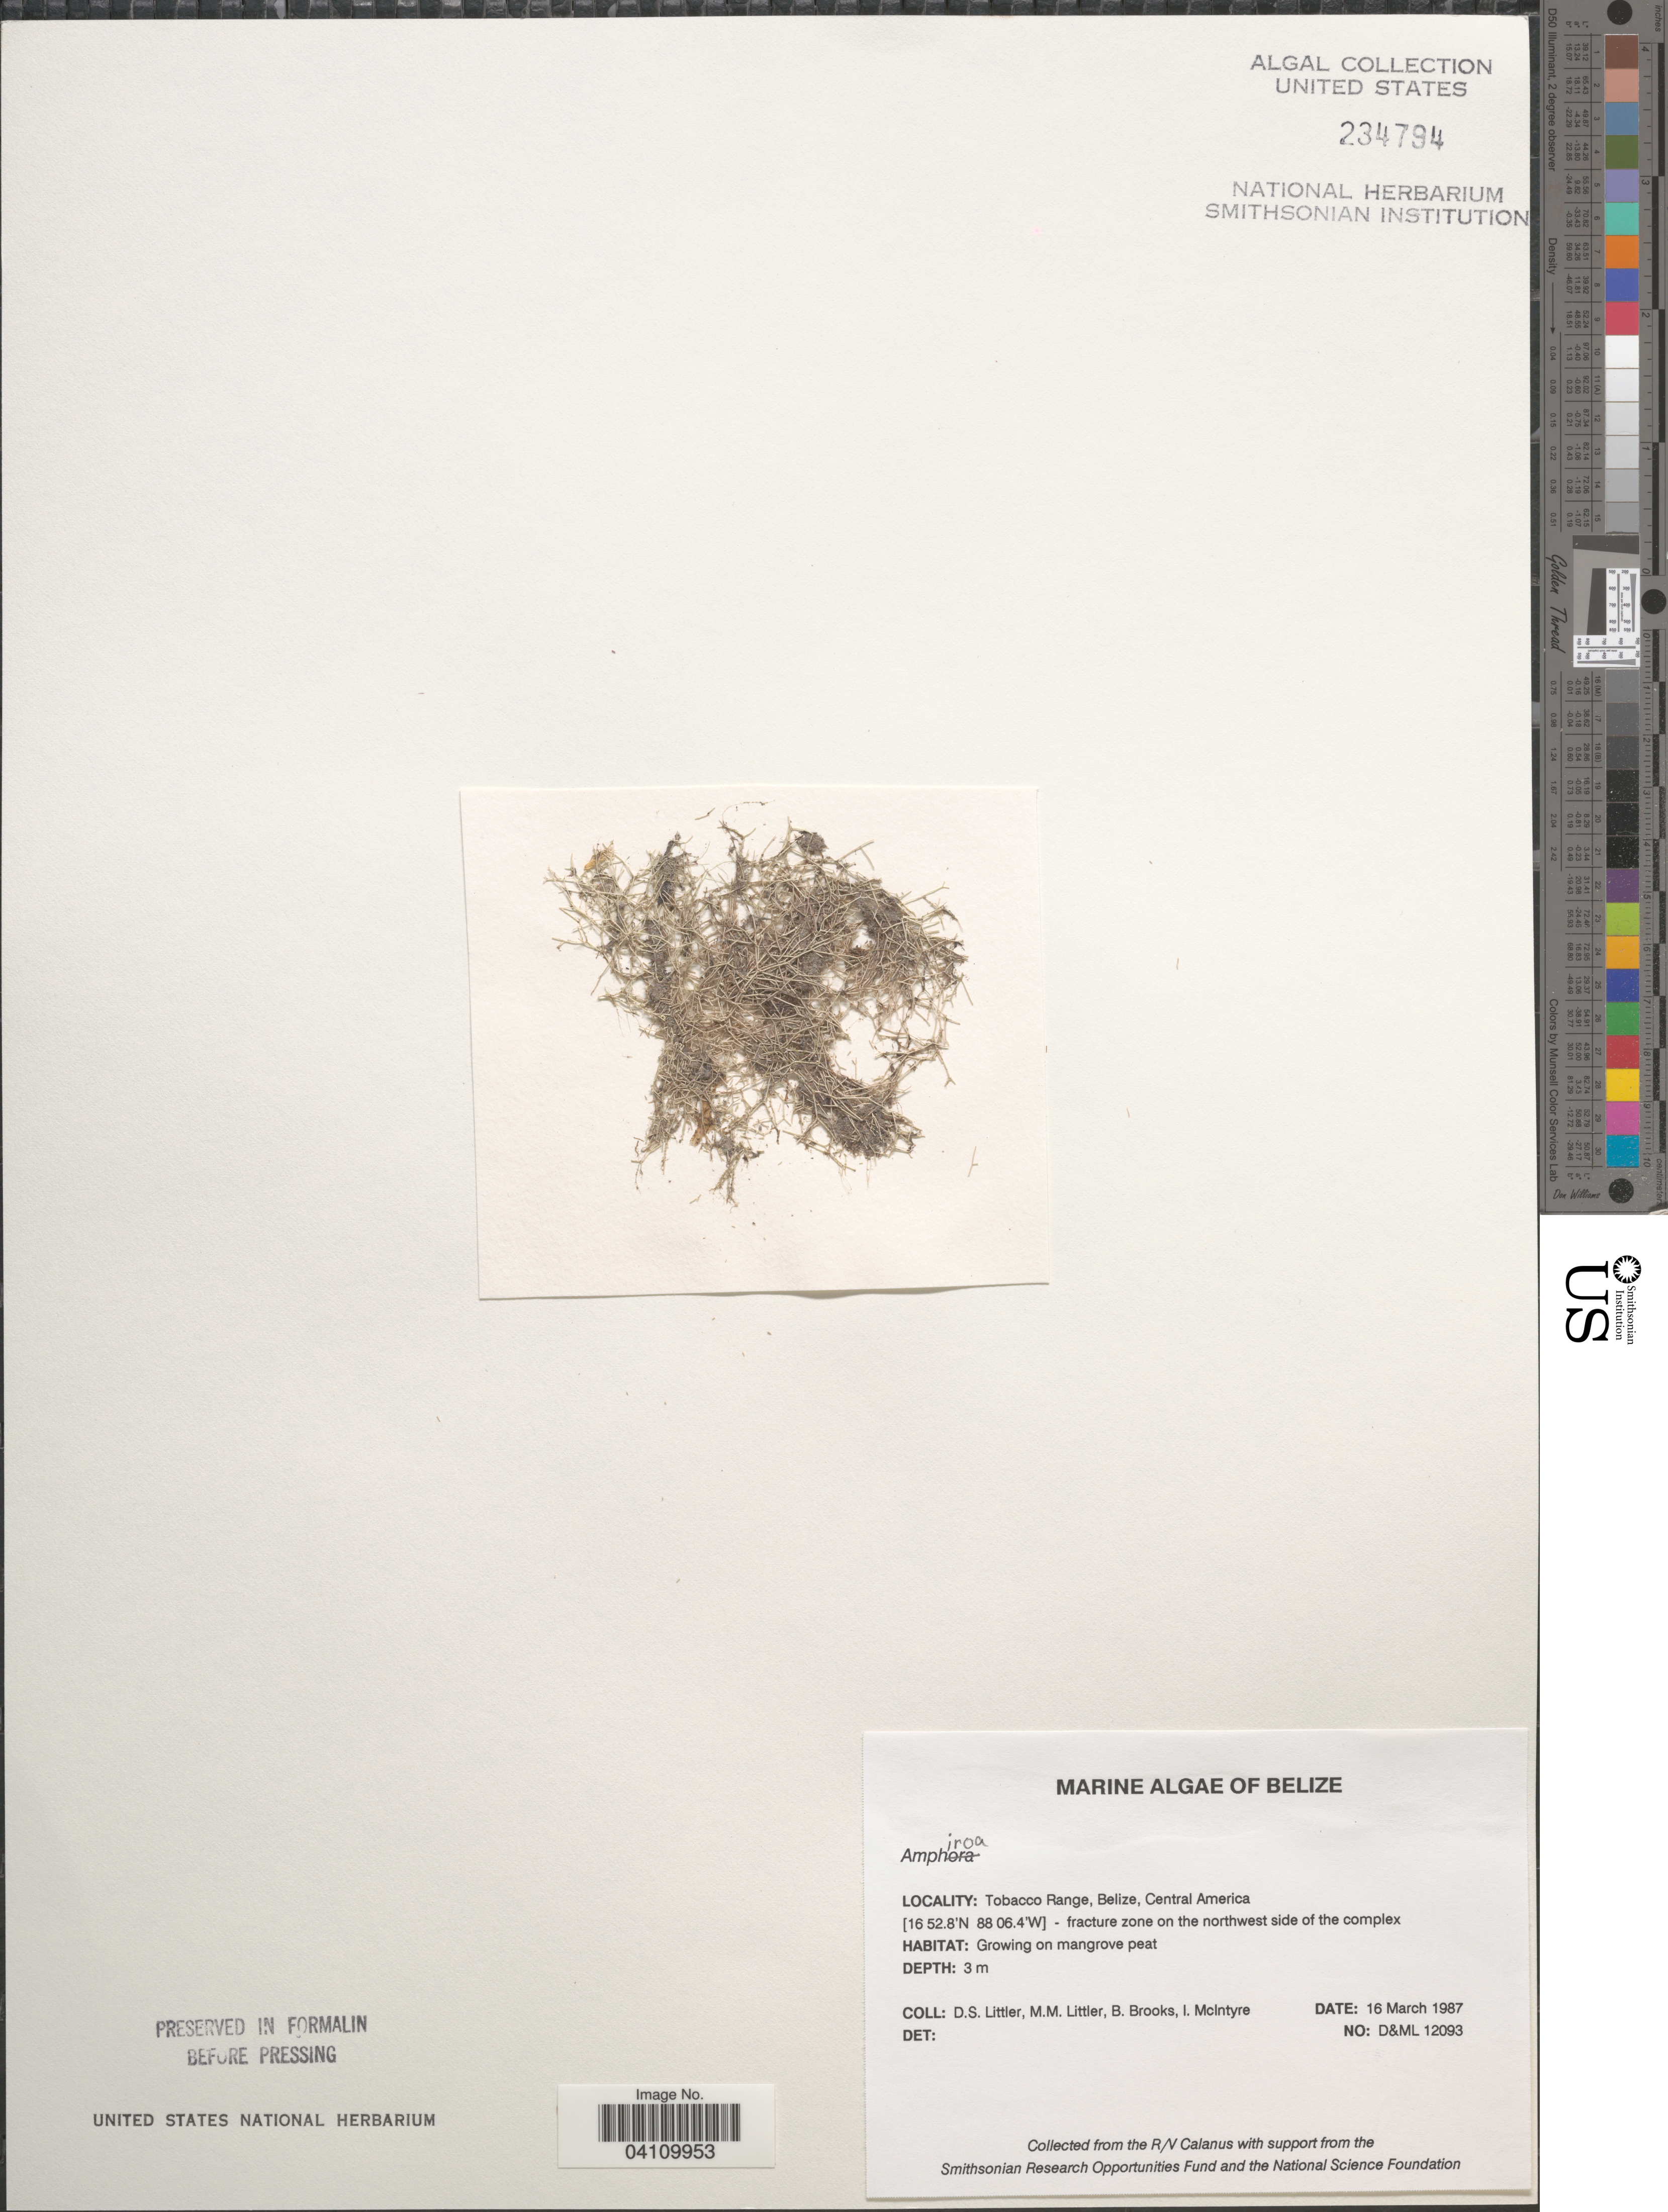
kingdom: Plantae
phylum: Rhodophyta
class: Florideophyceae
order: Corallinales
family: Lithophyllaceae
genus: Amphiroa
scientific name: Amphiroa sp.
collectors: D. S. Littler, B. Brooks & I. McIntyre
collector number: D&ML 12093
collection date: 1987-03-16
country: Belize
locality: Tobacco Range. Fracture zone on the northwest side of the complex.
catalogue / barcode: US 234794